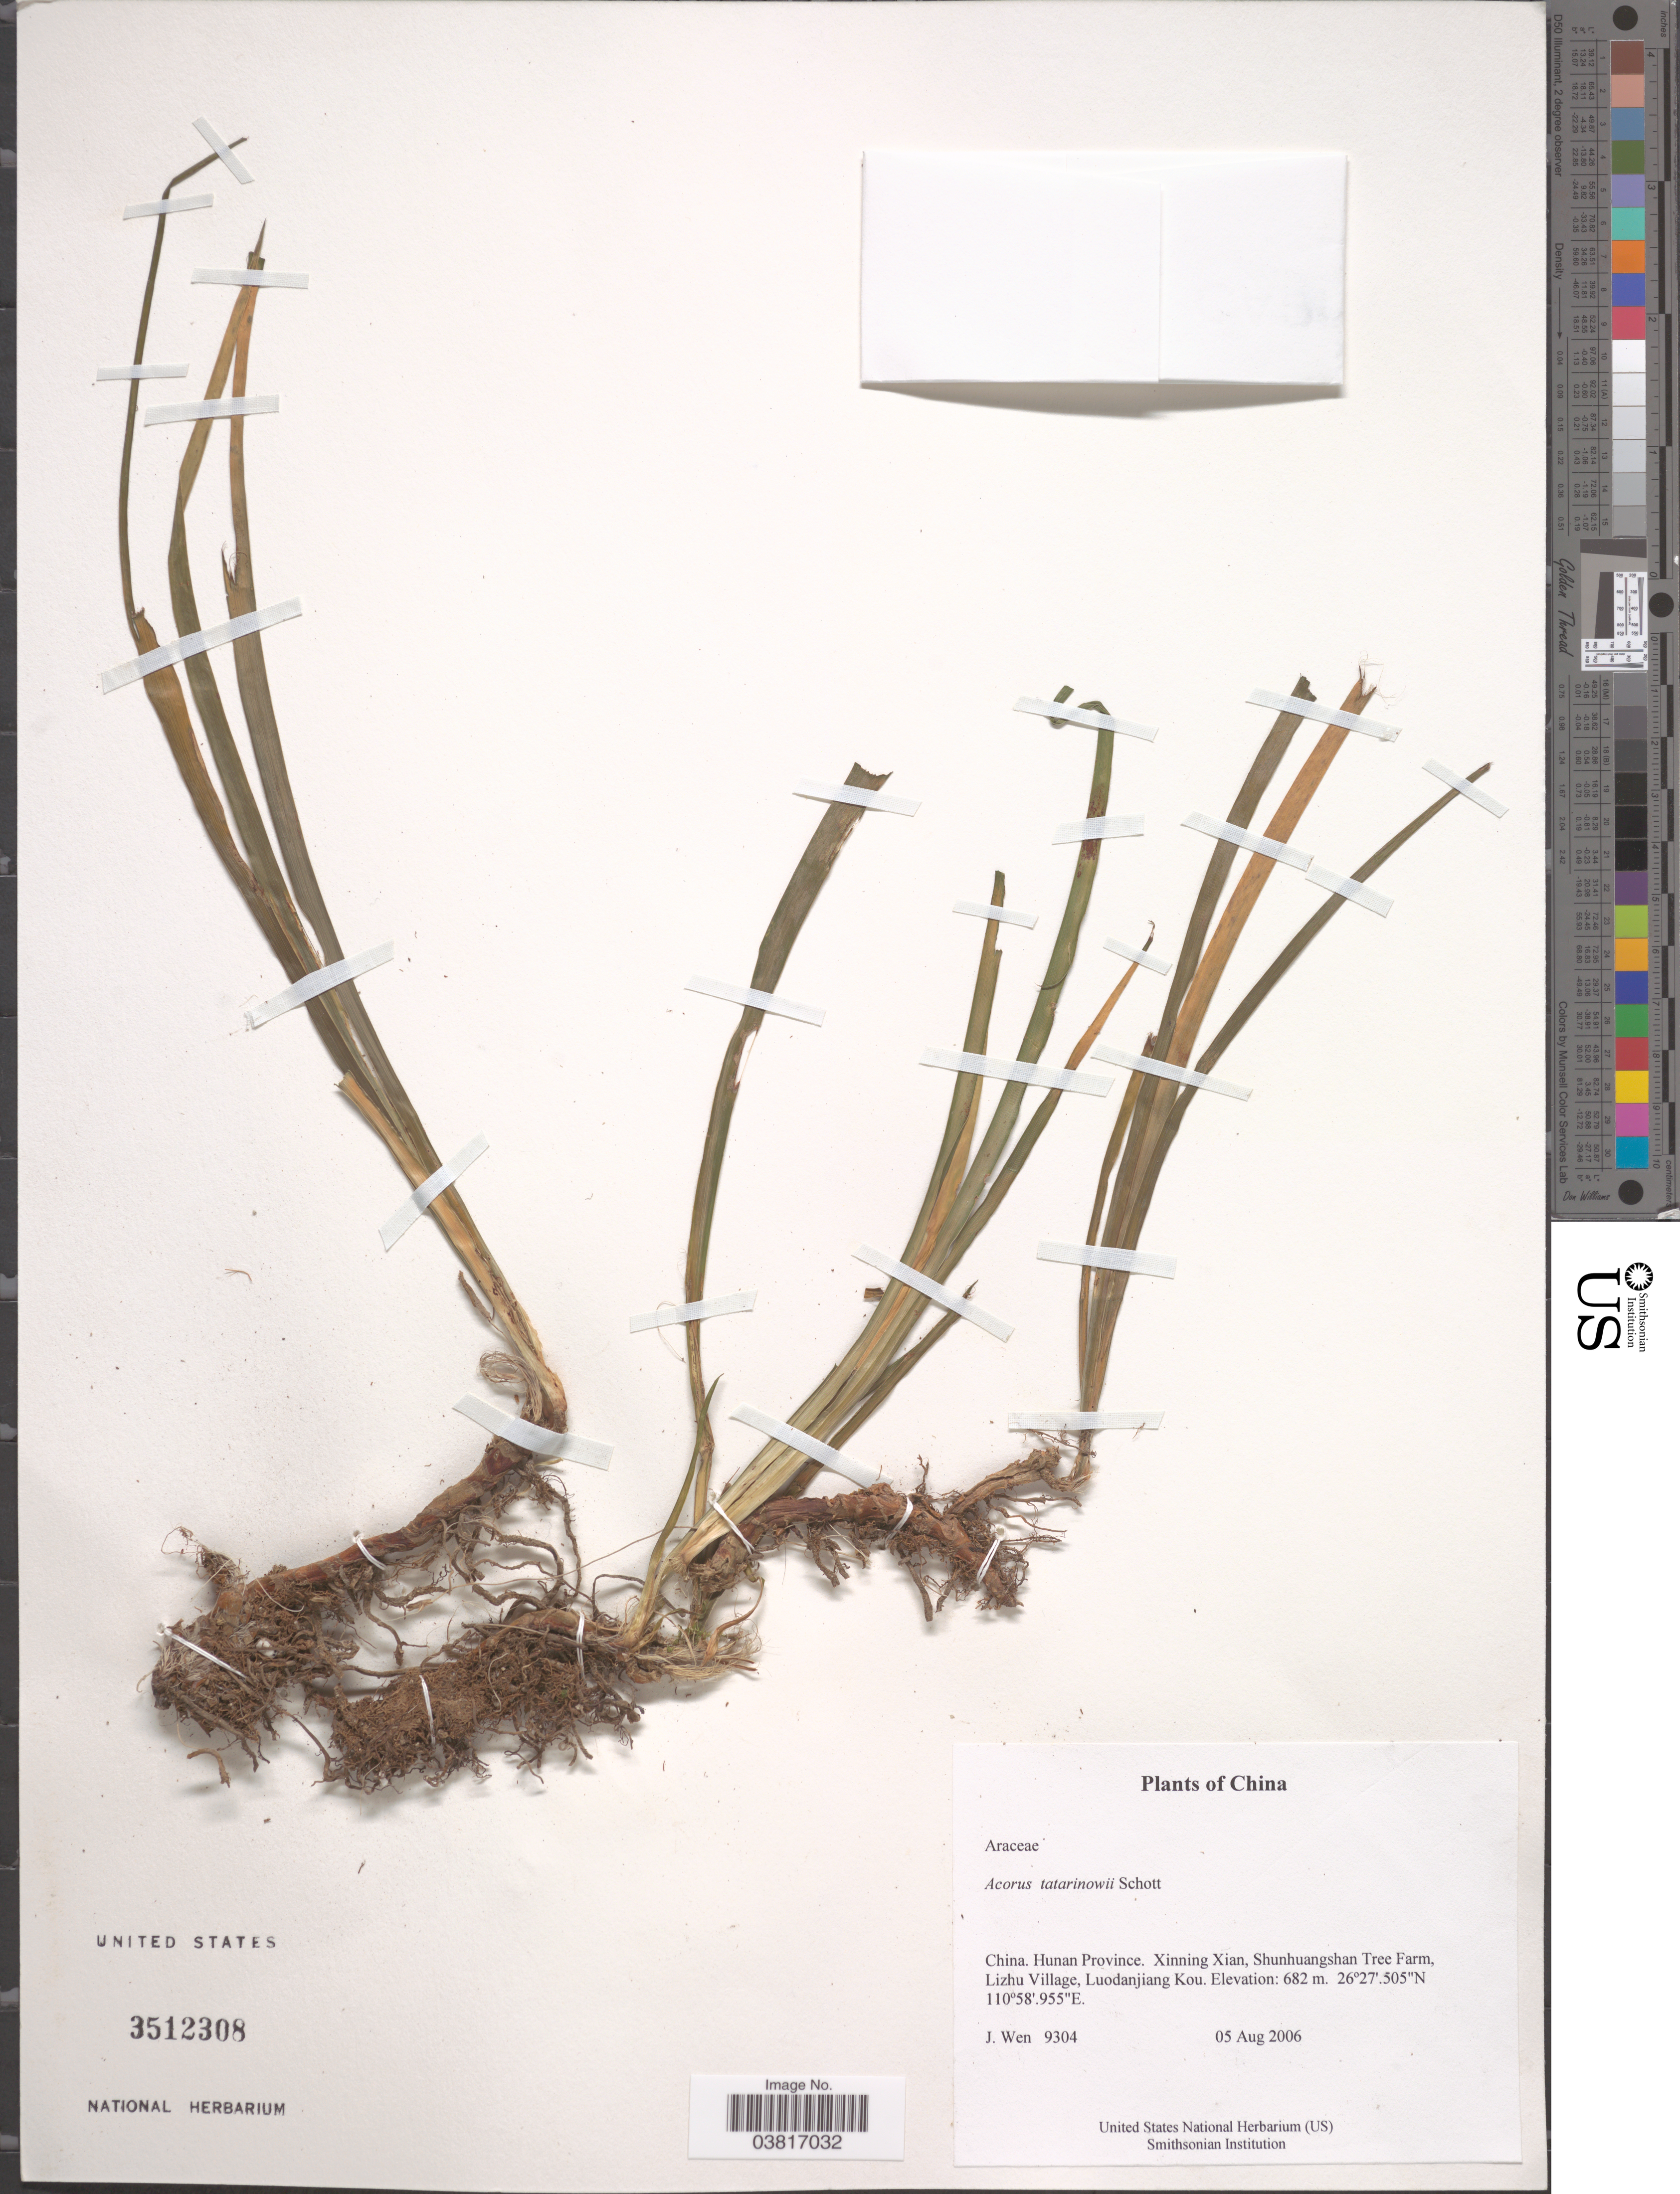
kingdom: Plantae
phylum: Tracheophyta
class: Liliopsida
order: Acorales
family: Acoraceae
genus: Acorus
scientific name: Acorus gramineus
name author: Sol. ex Aiton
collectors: J. Wen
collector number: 9304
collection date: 2006-08-05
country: China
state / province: Hunan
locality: Xinning Xian, Shunhuangshan Tree Farm, Lizhu Village, Luodanjiang Kou.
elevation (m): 682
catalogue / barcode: US 3512308